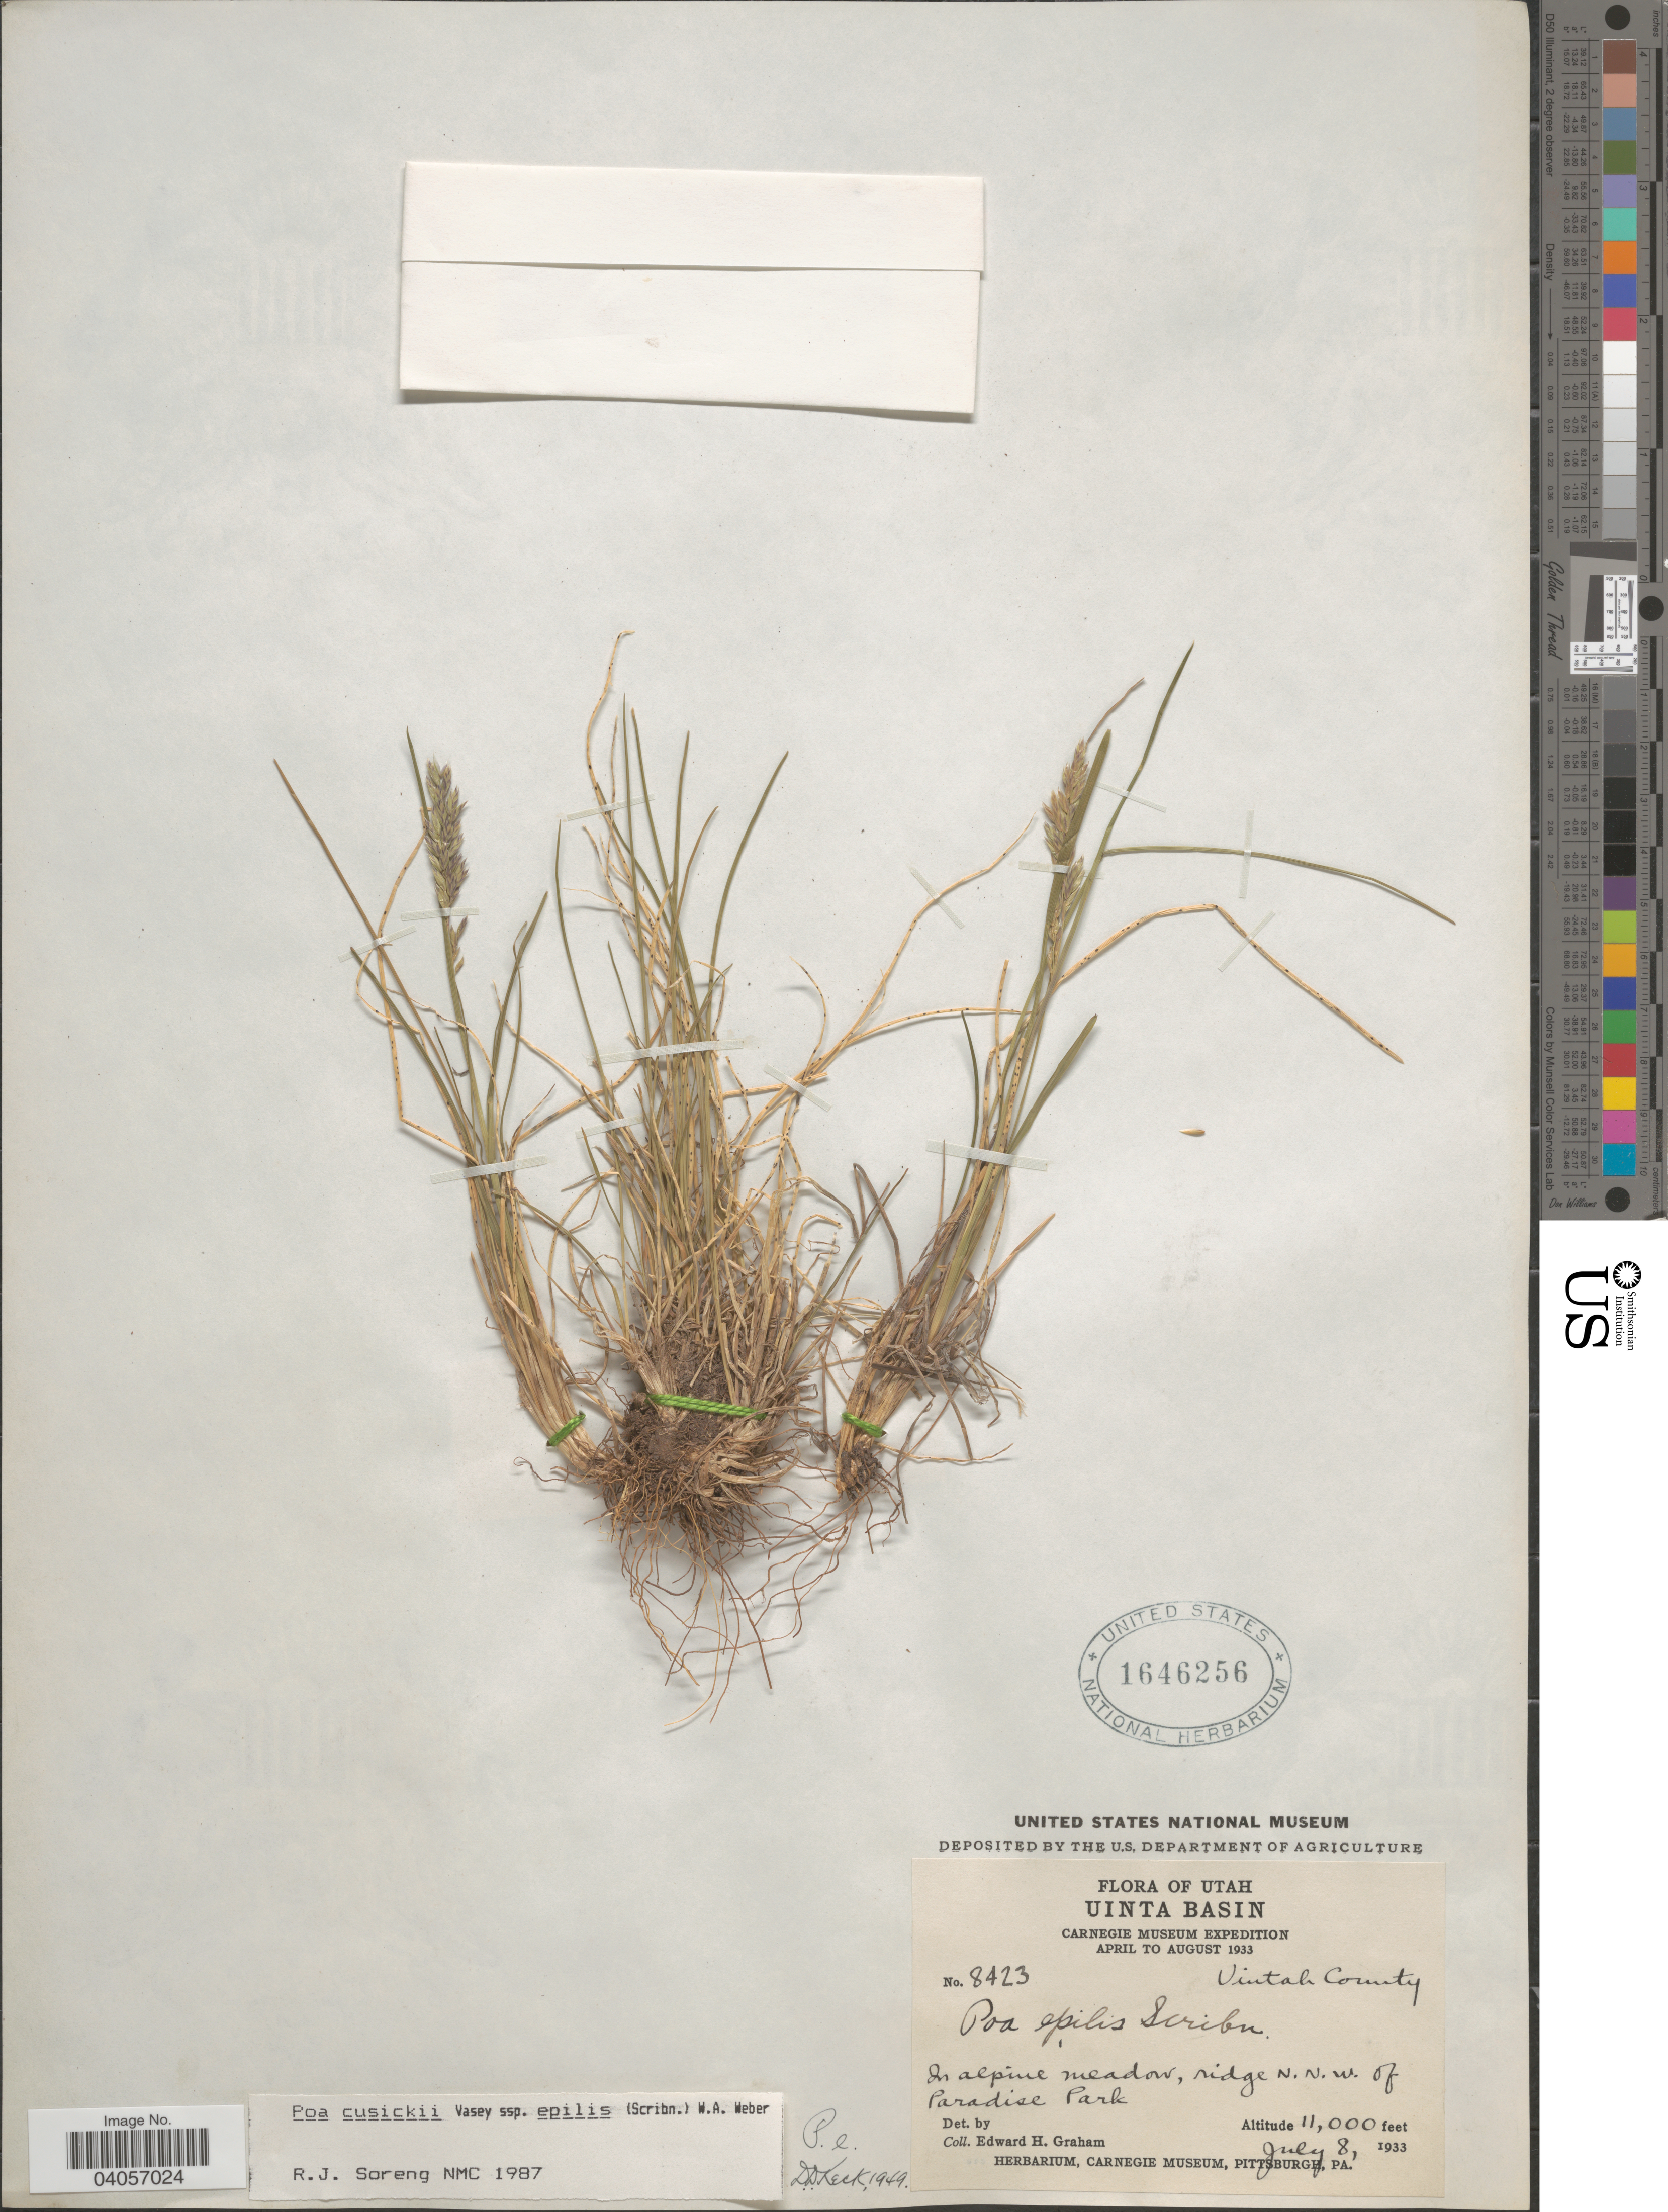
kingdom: Plantae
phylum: Tracheophyta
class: Liliopsida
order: Poales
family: Poaceae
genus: Poa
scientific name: Poa cusickii subsp. epilis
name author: (Scribn.) W.A. Weber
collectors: E. H. Graham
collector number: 8423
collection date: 1933-07-08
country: United States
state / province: Utah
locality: Uinta Basin. Uintah County. In alpine meadow, ridge N.N.W. of Paradise Park.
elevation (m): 3353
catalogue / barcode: US 1646256